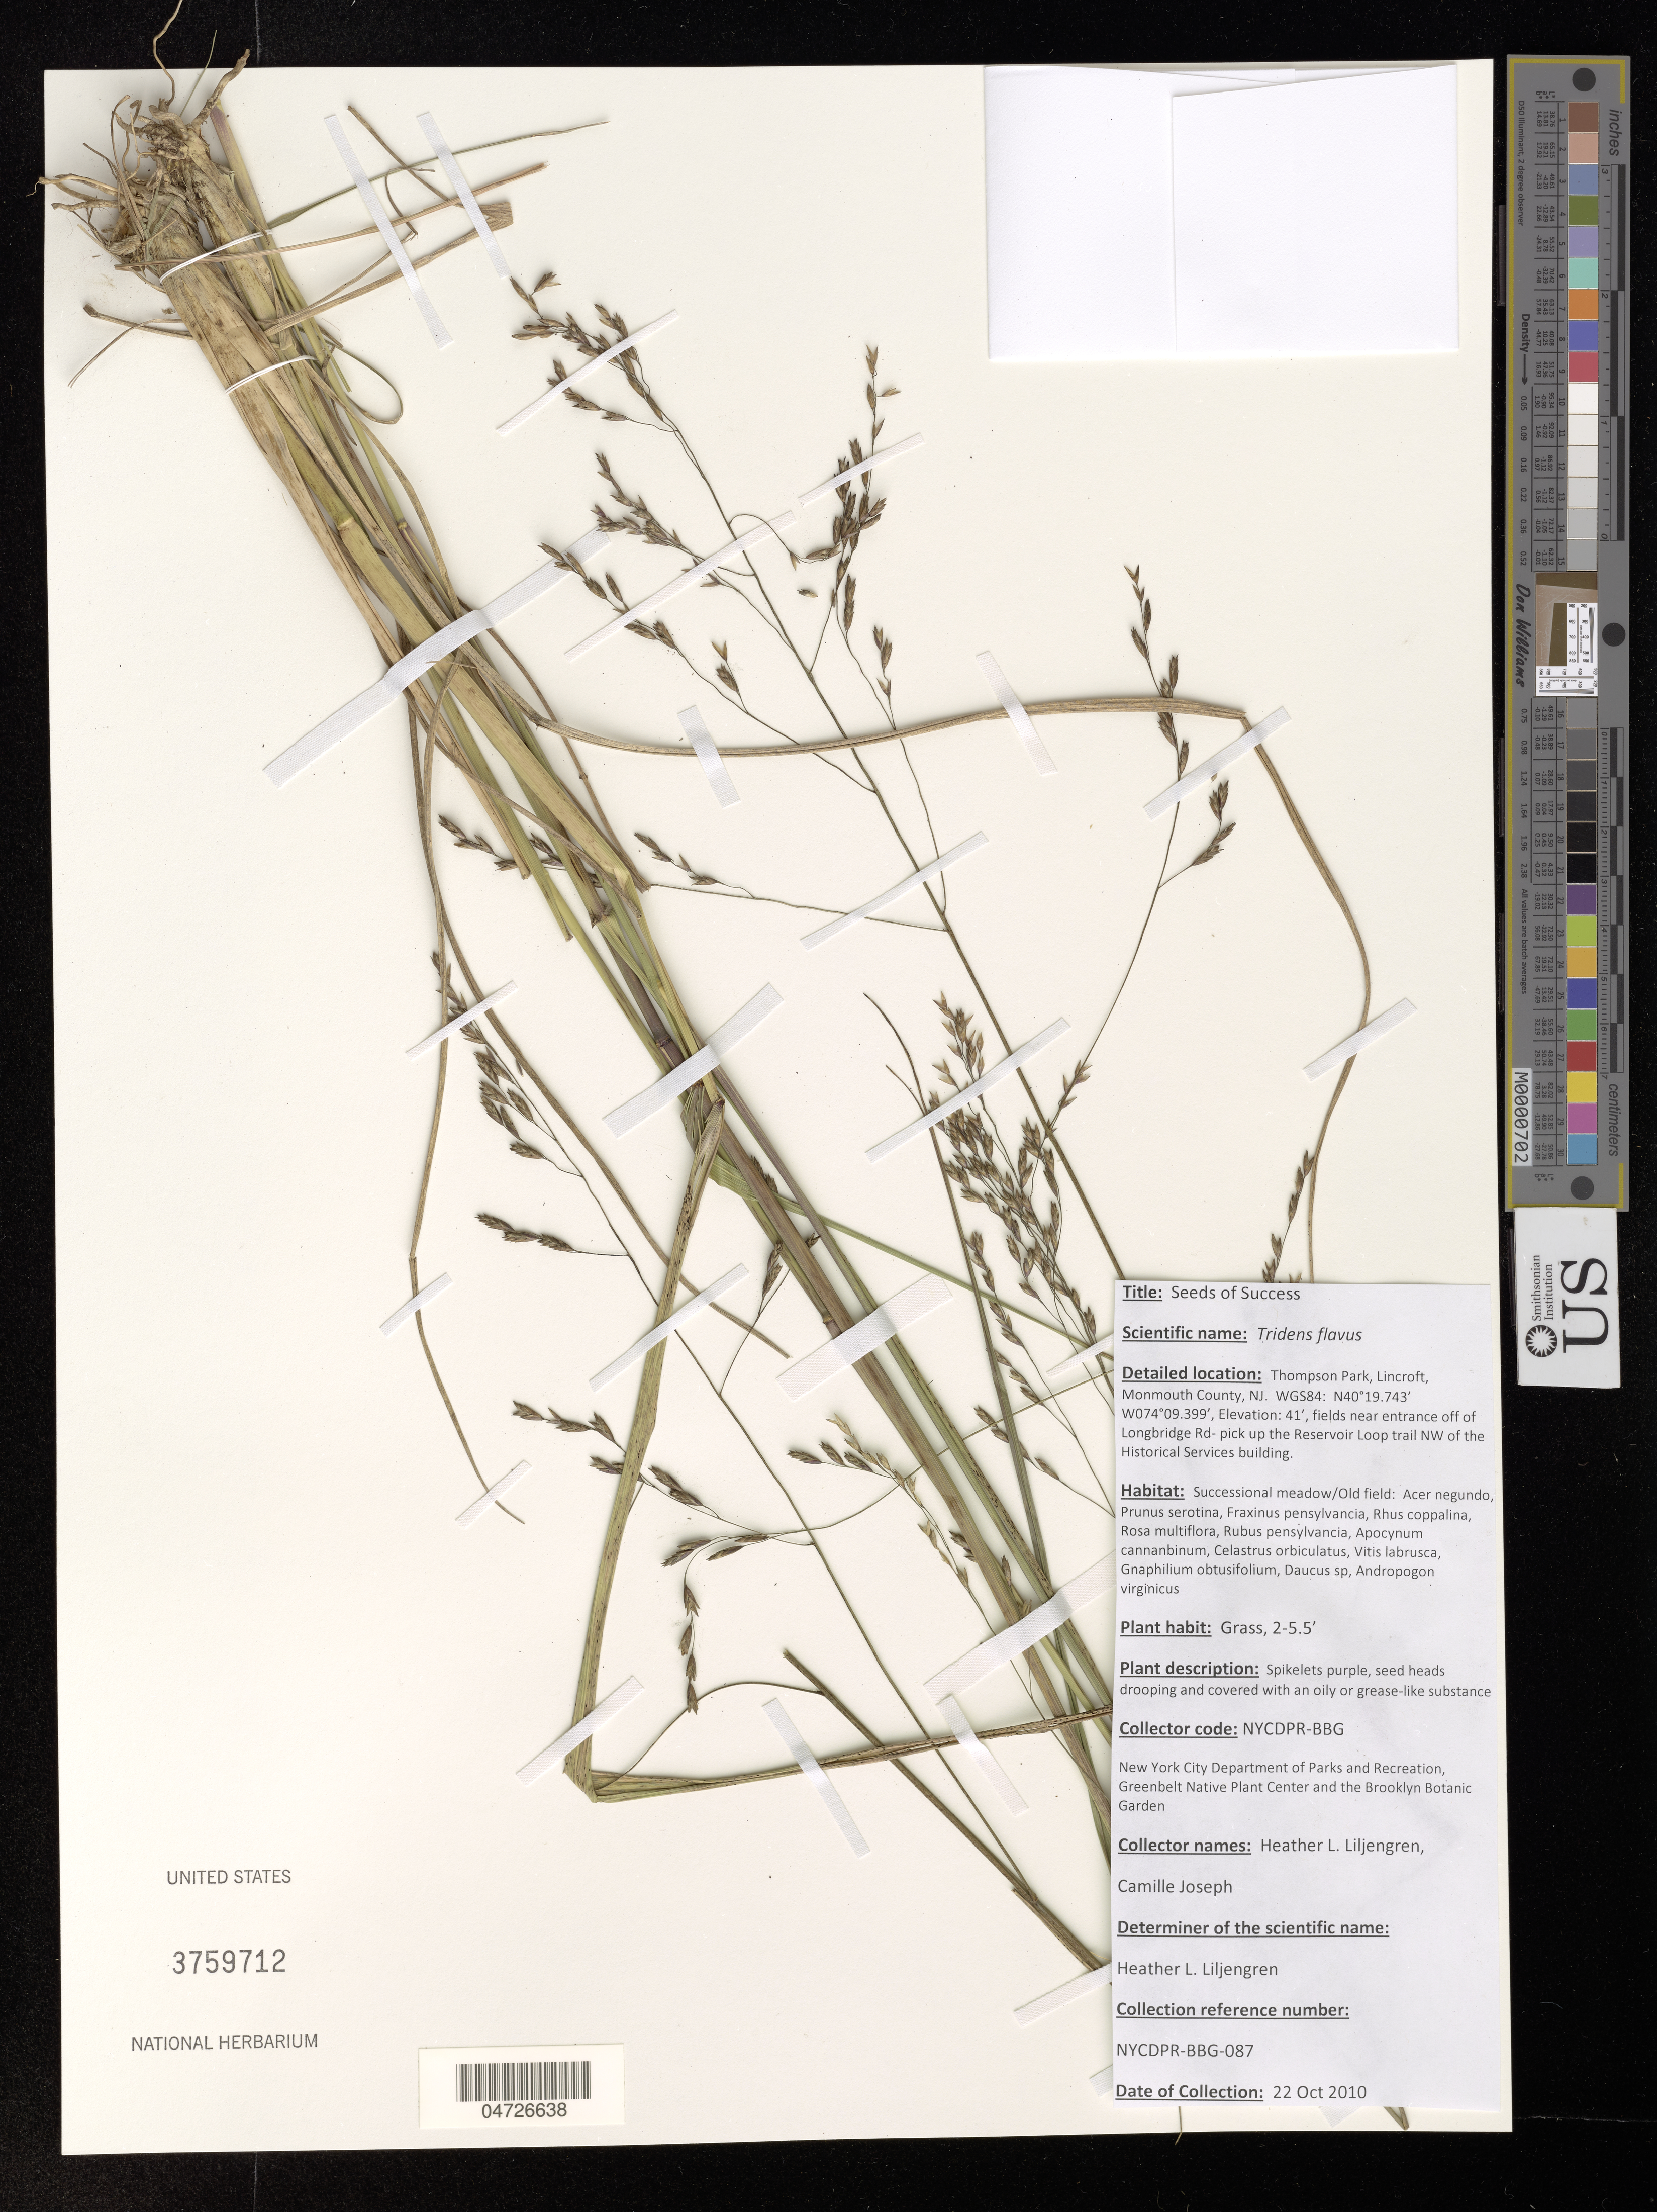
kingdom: Plantae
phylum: Tracheophyta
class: Liliopsida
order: Poales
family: Poaceae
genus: Tridens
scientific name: Tridens flavus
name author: (L.) Hitchc.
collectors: H. Liljengren & C. Joseph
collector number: NYCDPR-BBG-087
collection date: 2010-10-22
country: United States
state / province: New Jersey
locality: Thompson Park, Lincroft, Monmouth County. Fields near entrance off of Longbridge RD- pick up the Reservoir Loop trail NW of the Historical Services building.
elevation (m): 12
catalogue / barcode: US 3759712